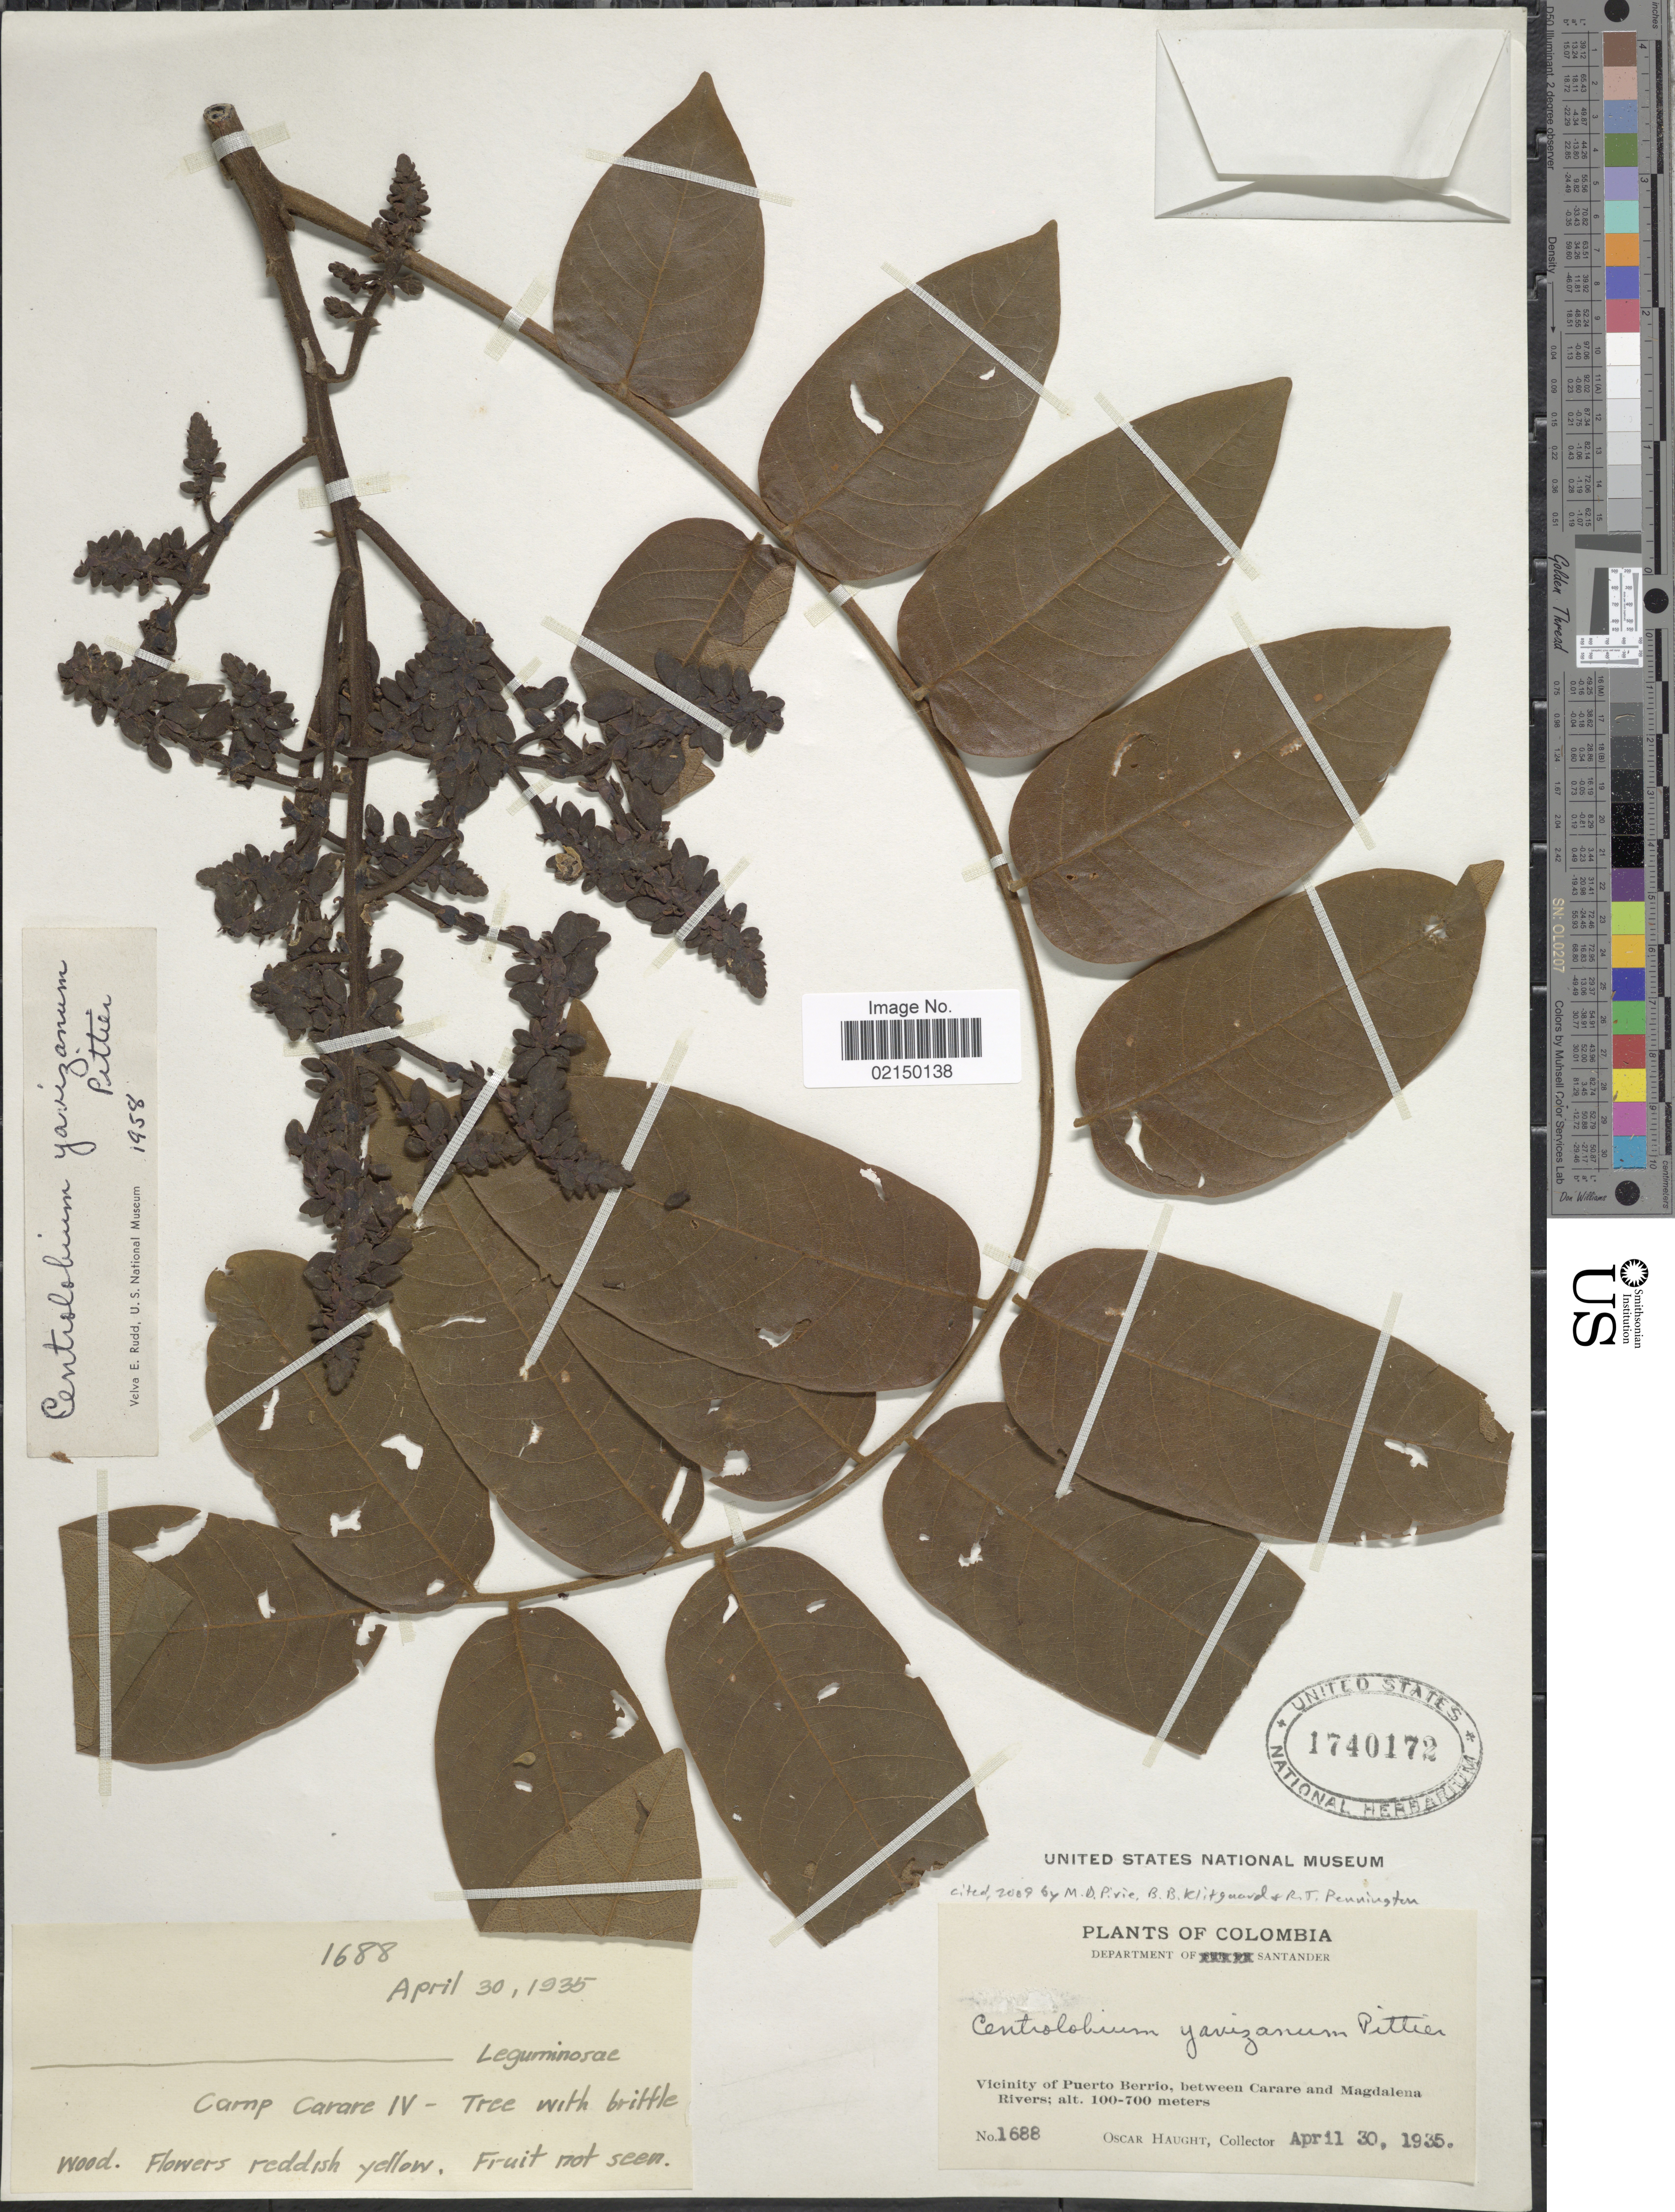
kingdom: Plantae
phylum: Tracheophyta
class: Magnoliopsida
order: Fabales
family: Fabaceae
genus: Centrolobium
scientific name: Centrolobium yavizanum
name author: Pittier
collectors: O. Haught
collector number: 1688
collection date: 1935-04-30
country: Colombia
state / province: Santander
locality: Vicinity of Puerto Berrio, between Carare and Magdalena Rivers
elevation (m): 100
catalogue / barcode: US 1740172